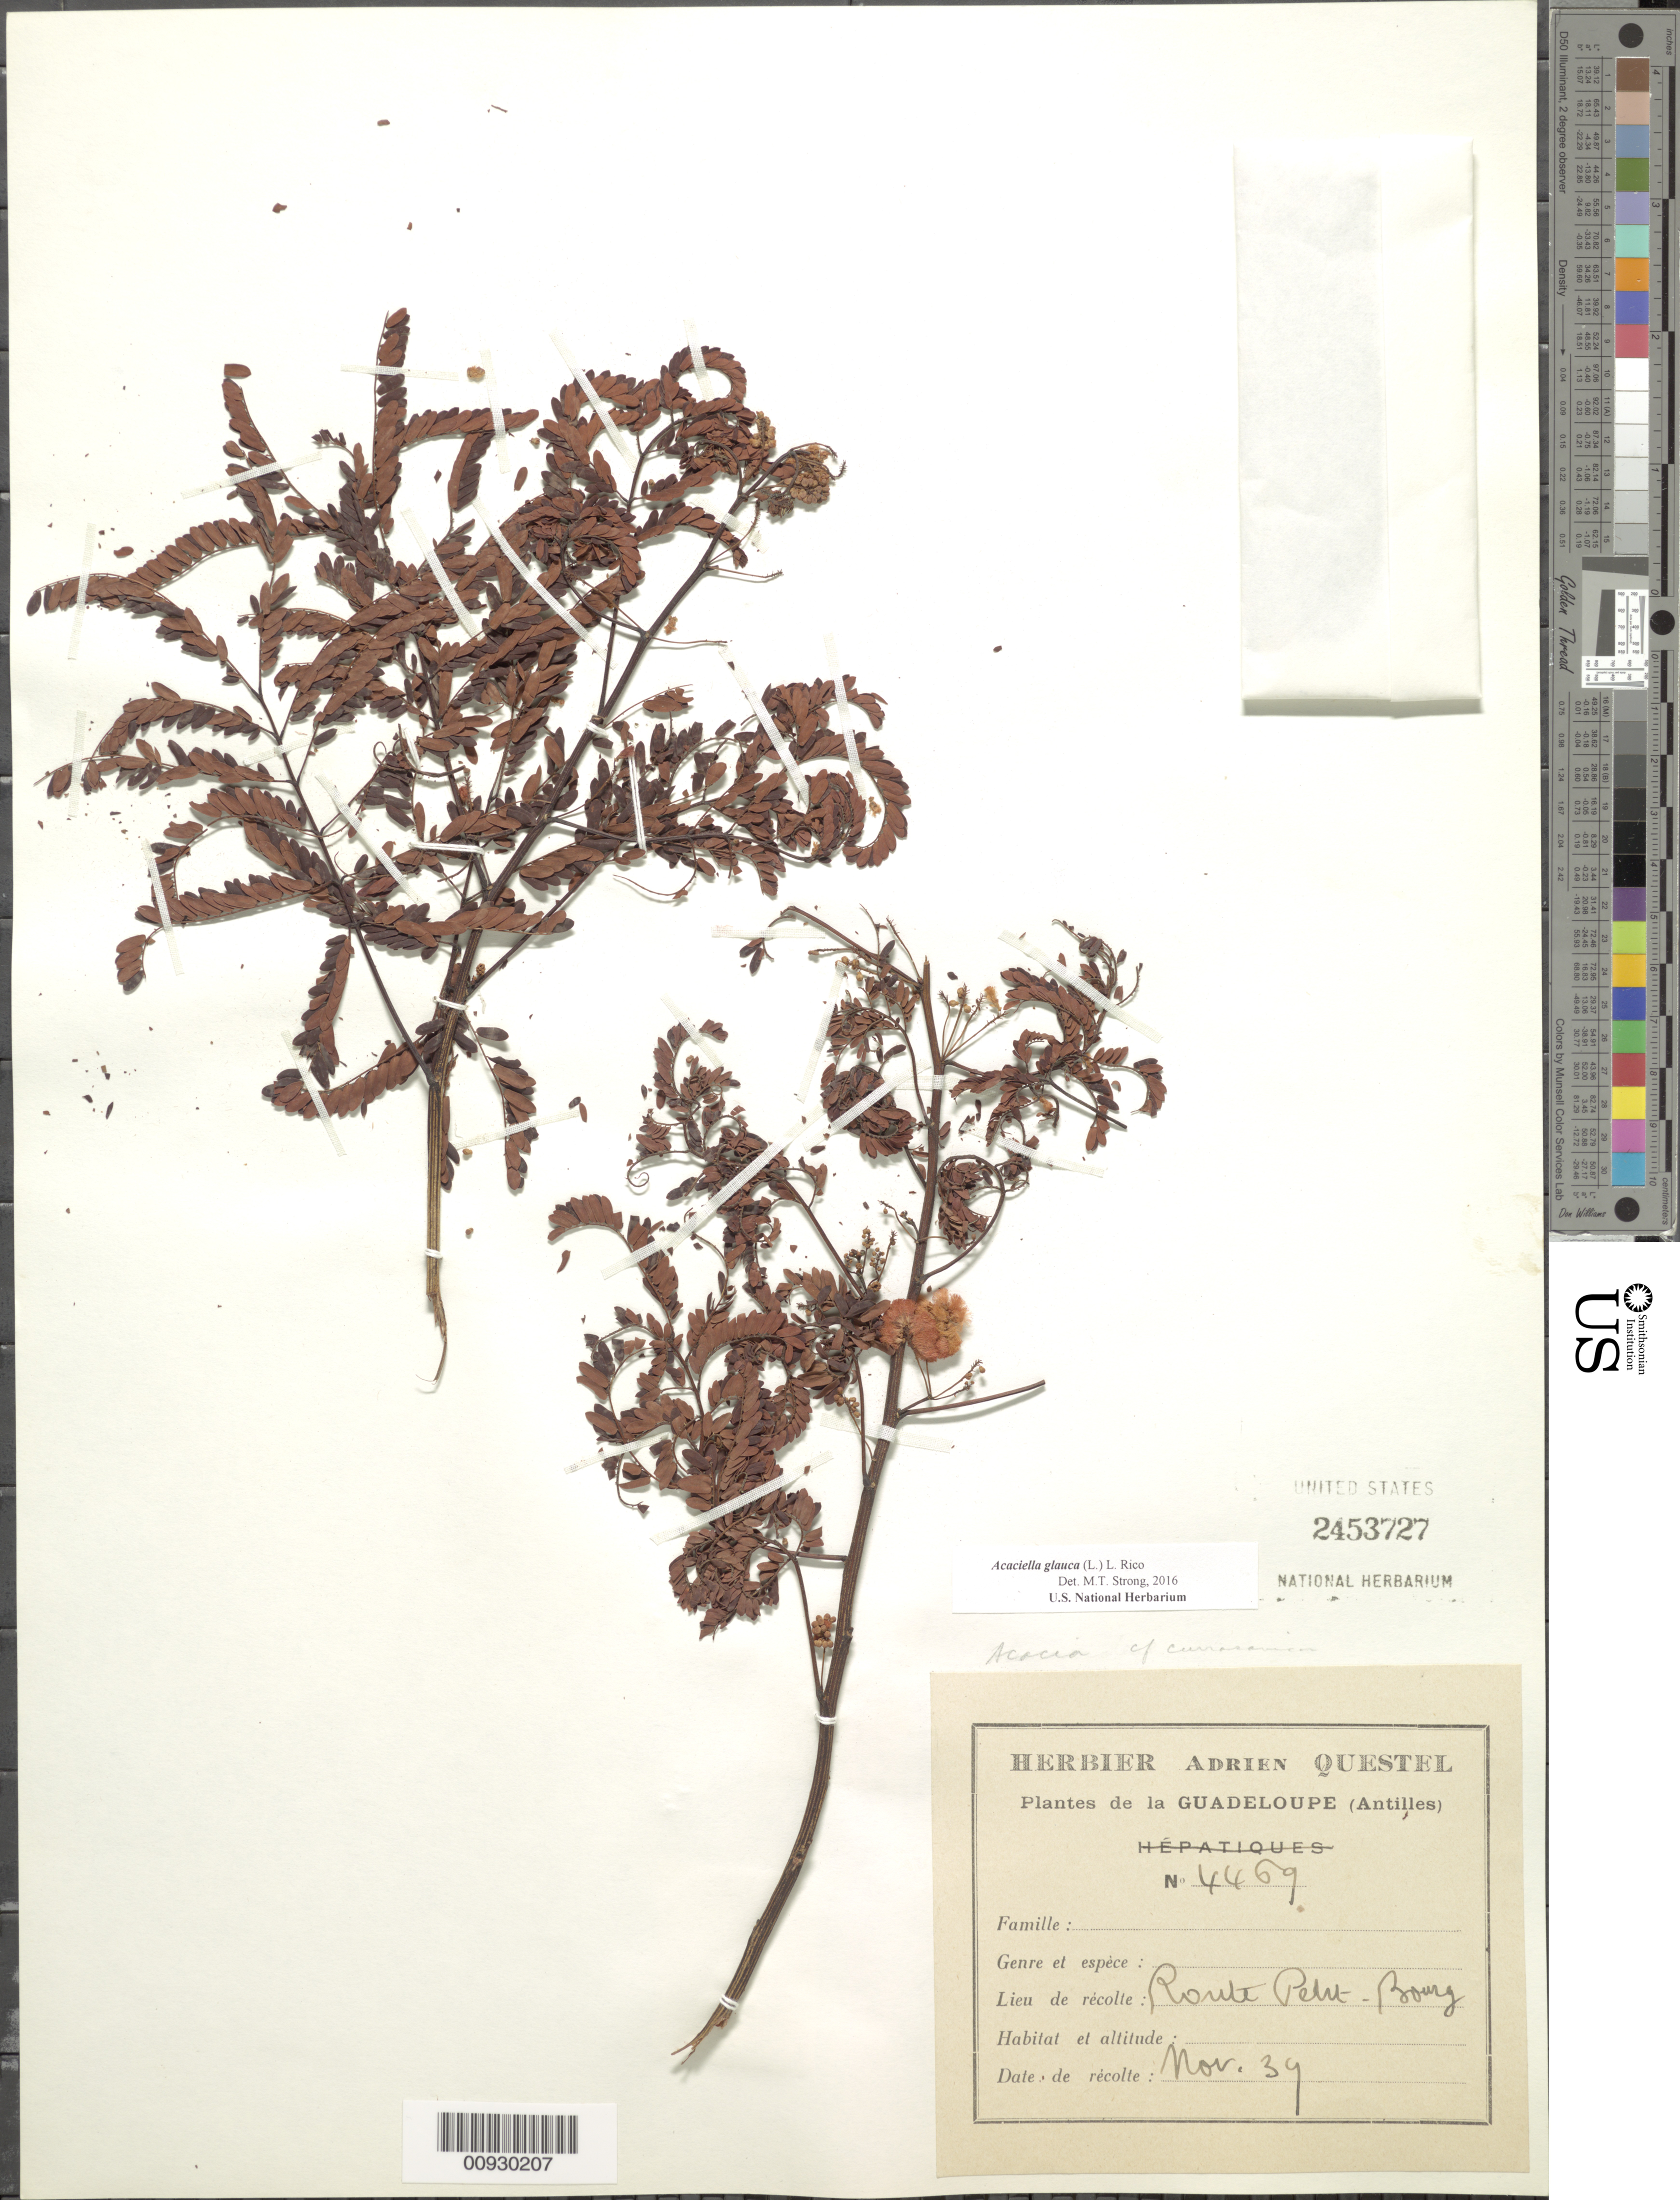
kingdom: Plantae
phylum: Tracheophyta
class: Magnoliopsida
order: Fabales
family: Fabaceae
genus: Acaciella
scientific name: Acaciella glauca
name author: (L.) L. Rico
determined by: Strong, M. T., (US), Smithsonian Institution - National Museum of Natural History (UNITED STATES)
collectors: A. Questel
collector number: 4469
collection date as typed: Nov 1939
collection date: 1939-11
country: Guadeloupe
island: Basse Terre [Guadeloupe]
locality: Route Pelu-bourg (sp?)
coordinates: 0 N, 0 E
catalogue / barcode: US 2453727